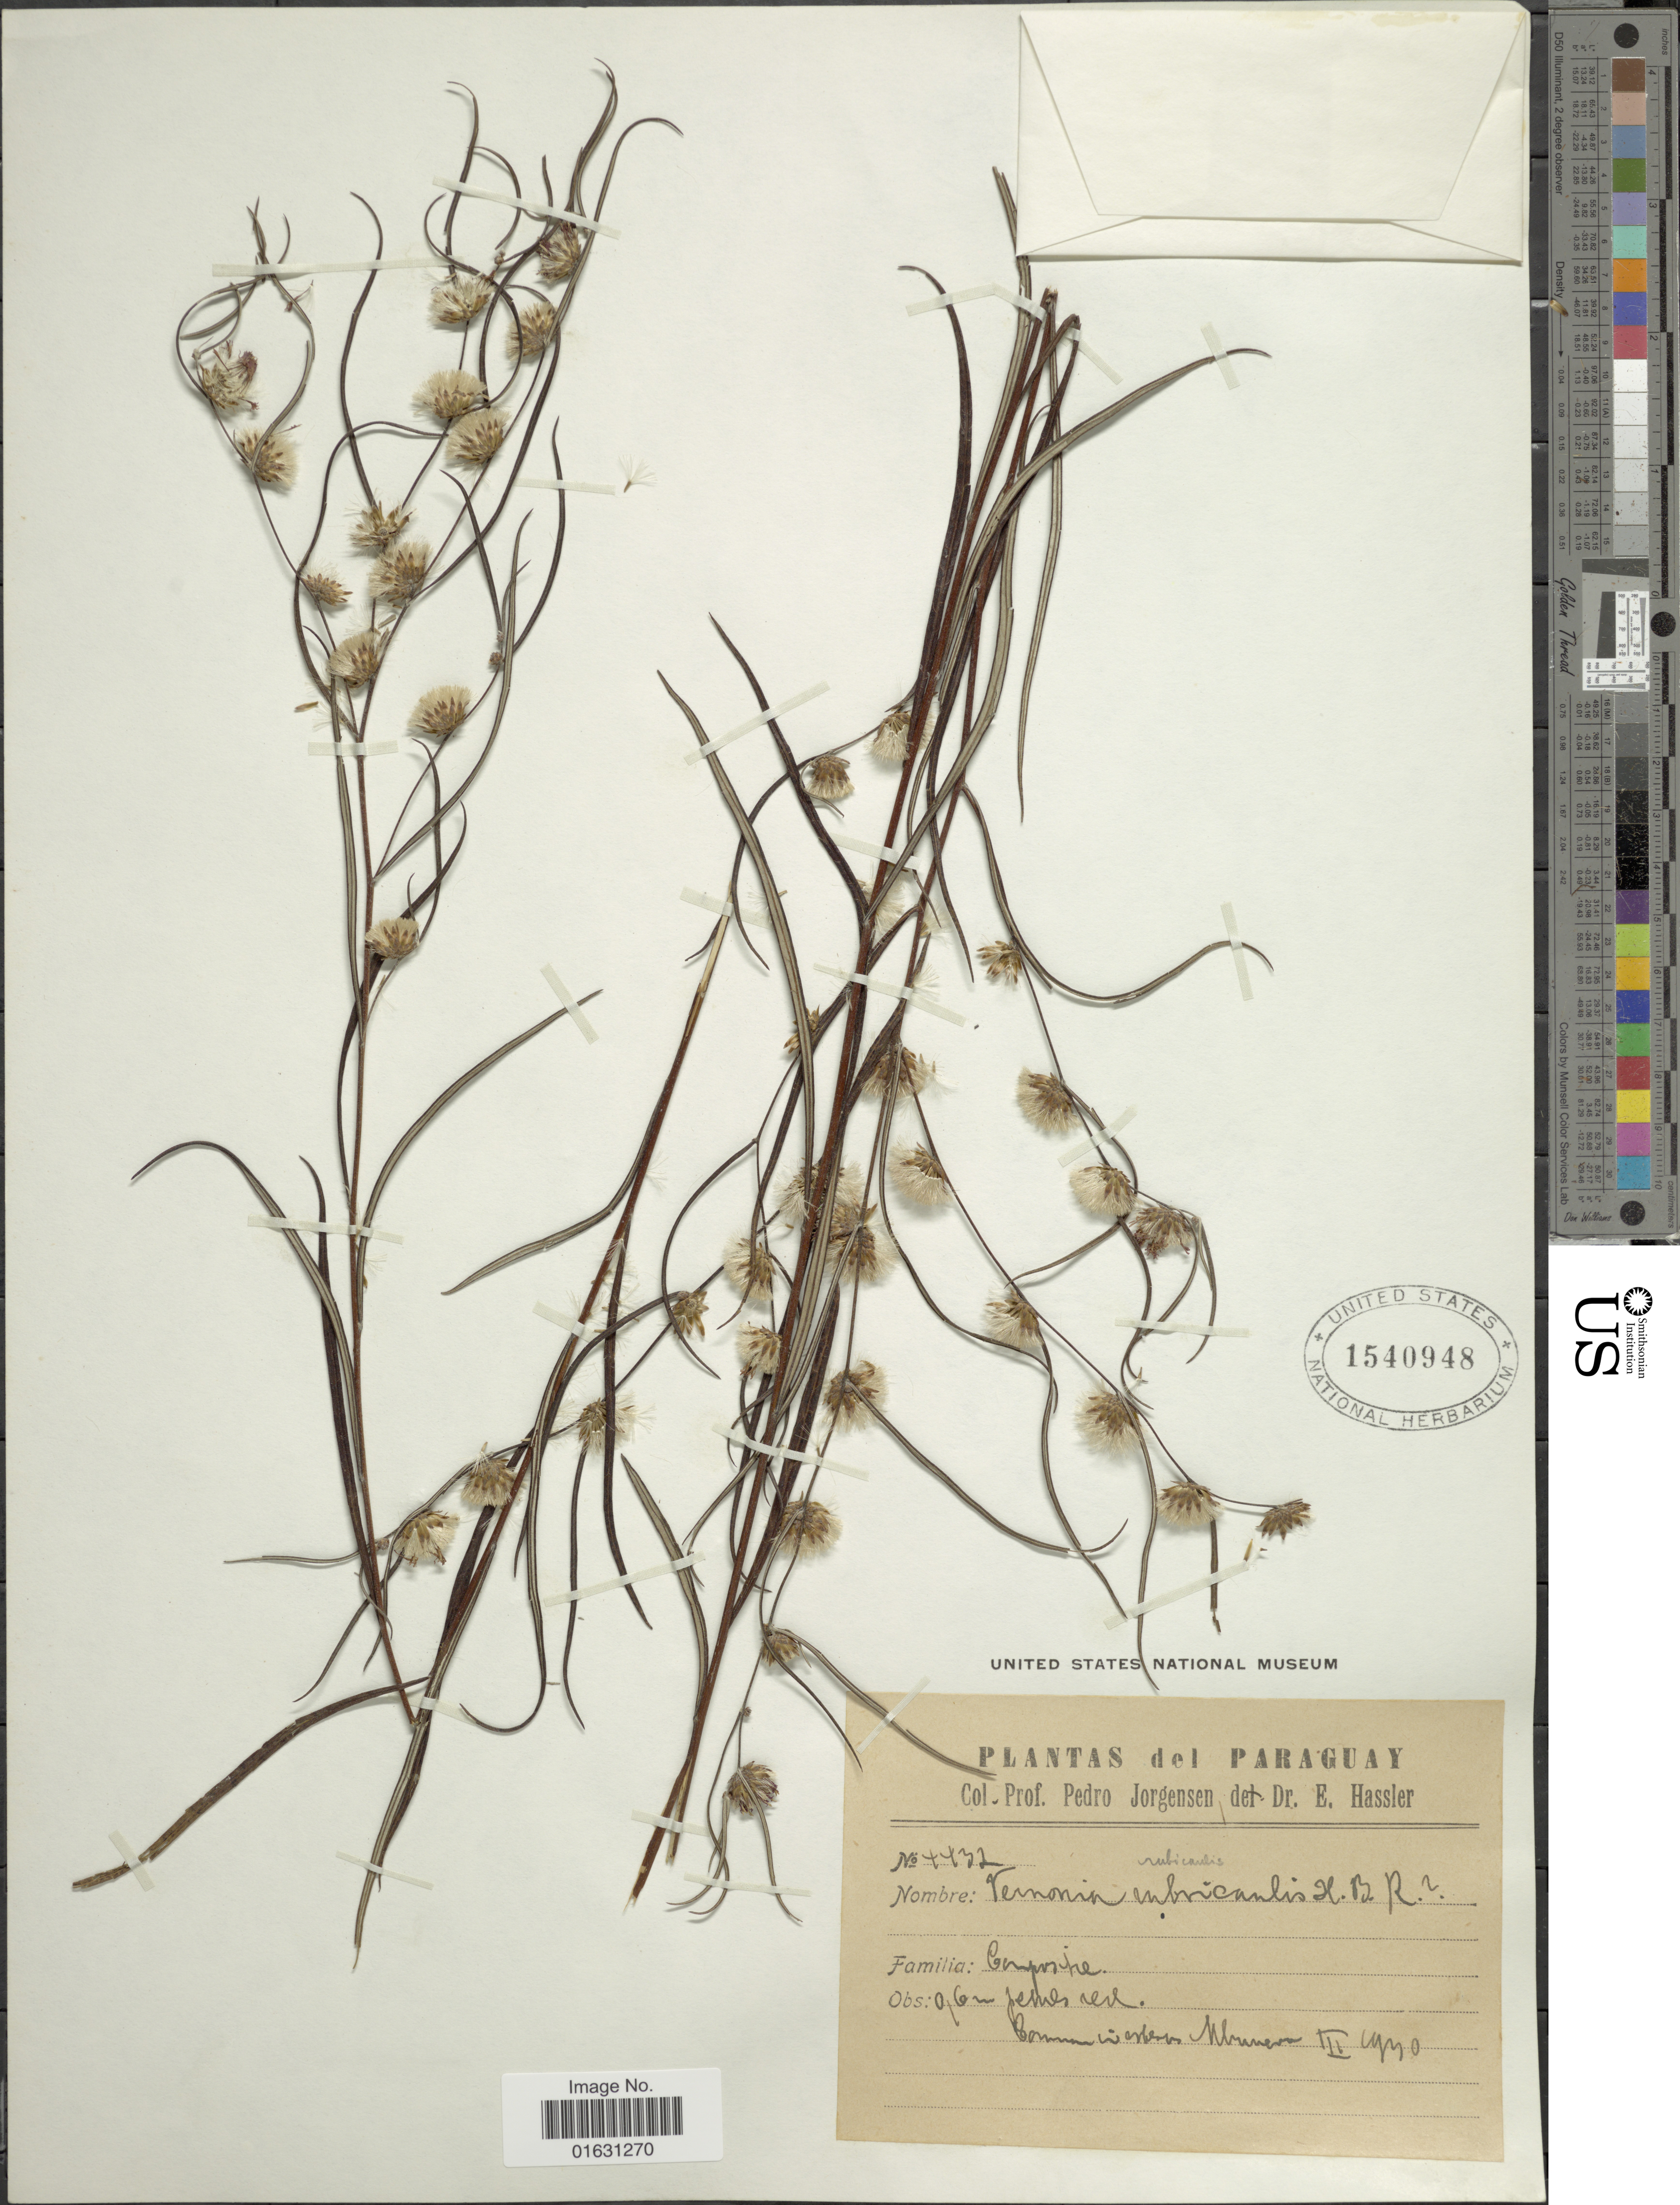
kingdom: Plantae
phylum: Tracheophyta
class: Magnoliopsida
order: Asterales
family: Asteraceae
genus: Lessingianthus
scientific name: Lessingianthus rubricaulis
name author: (Humb. & Bonpl.) H. Rob.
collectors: P. Jörgensen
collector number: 4432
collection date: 1990-03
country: Paraguay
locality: Bomn weisen Nauwen. [interpreted]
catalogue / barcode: US 1540948